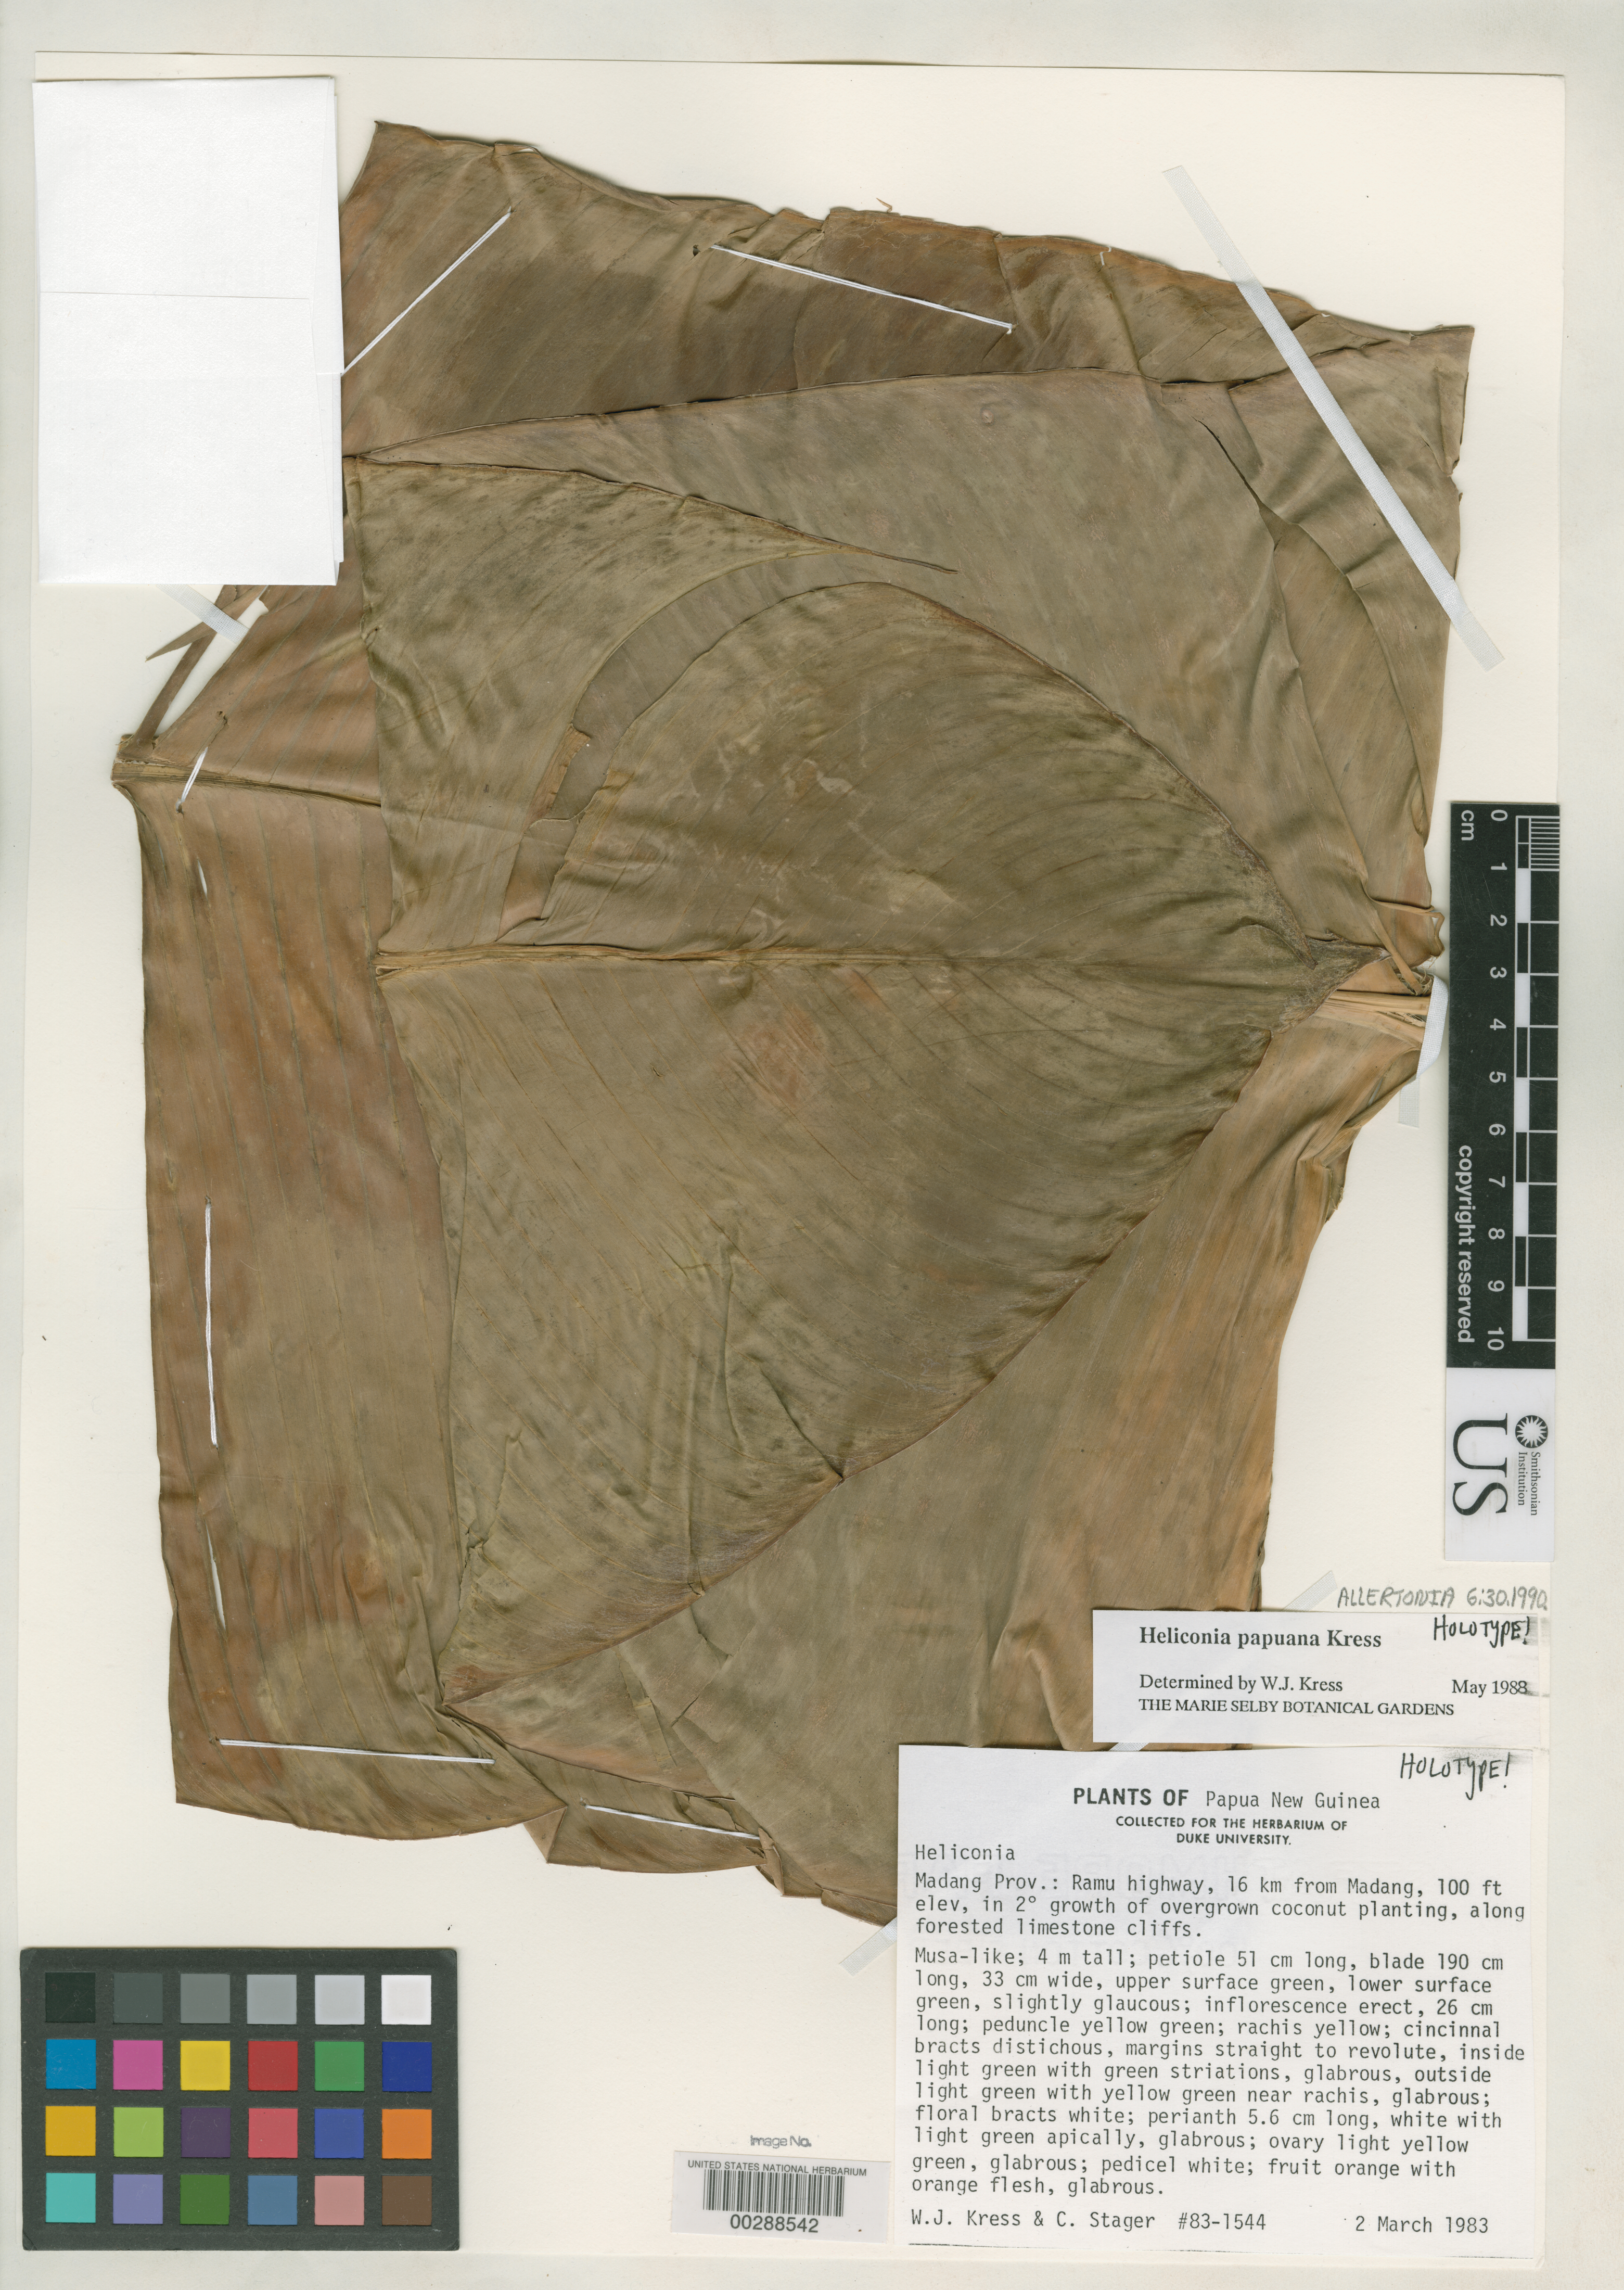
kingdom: Plantae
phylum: Tracheophyta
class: Liliopsida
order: Zingiberales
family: Heliconiaceae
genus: Heliconia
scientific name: Heliconia papuana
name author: W.J. Kress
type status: Holotype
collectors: W. J. Kress & C. Stager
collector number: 83-1544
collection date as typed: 02 Mar 1983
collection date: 1983-03-02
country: Papua New Guinea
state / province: Madang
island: New Guinea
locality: Ramu highway, 16 km from Madang.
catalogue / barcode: US 3118511